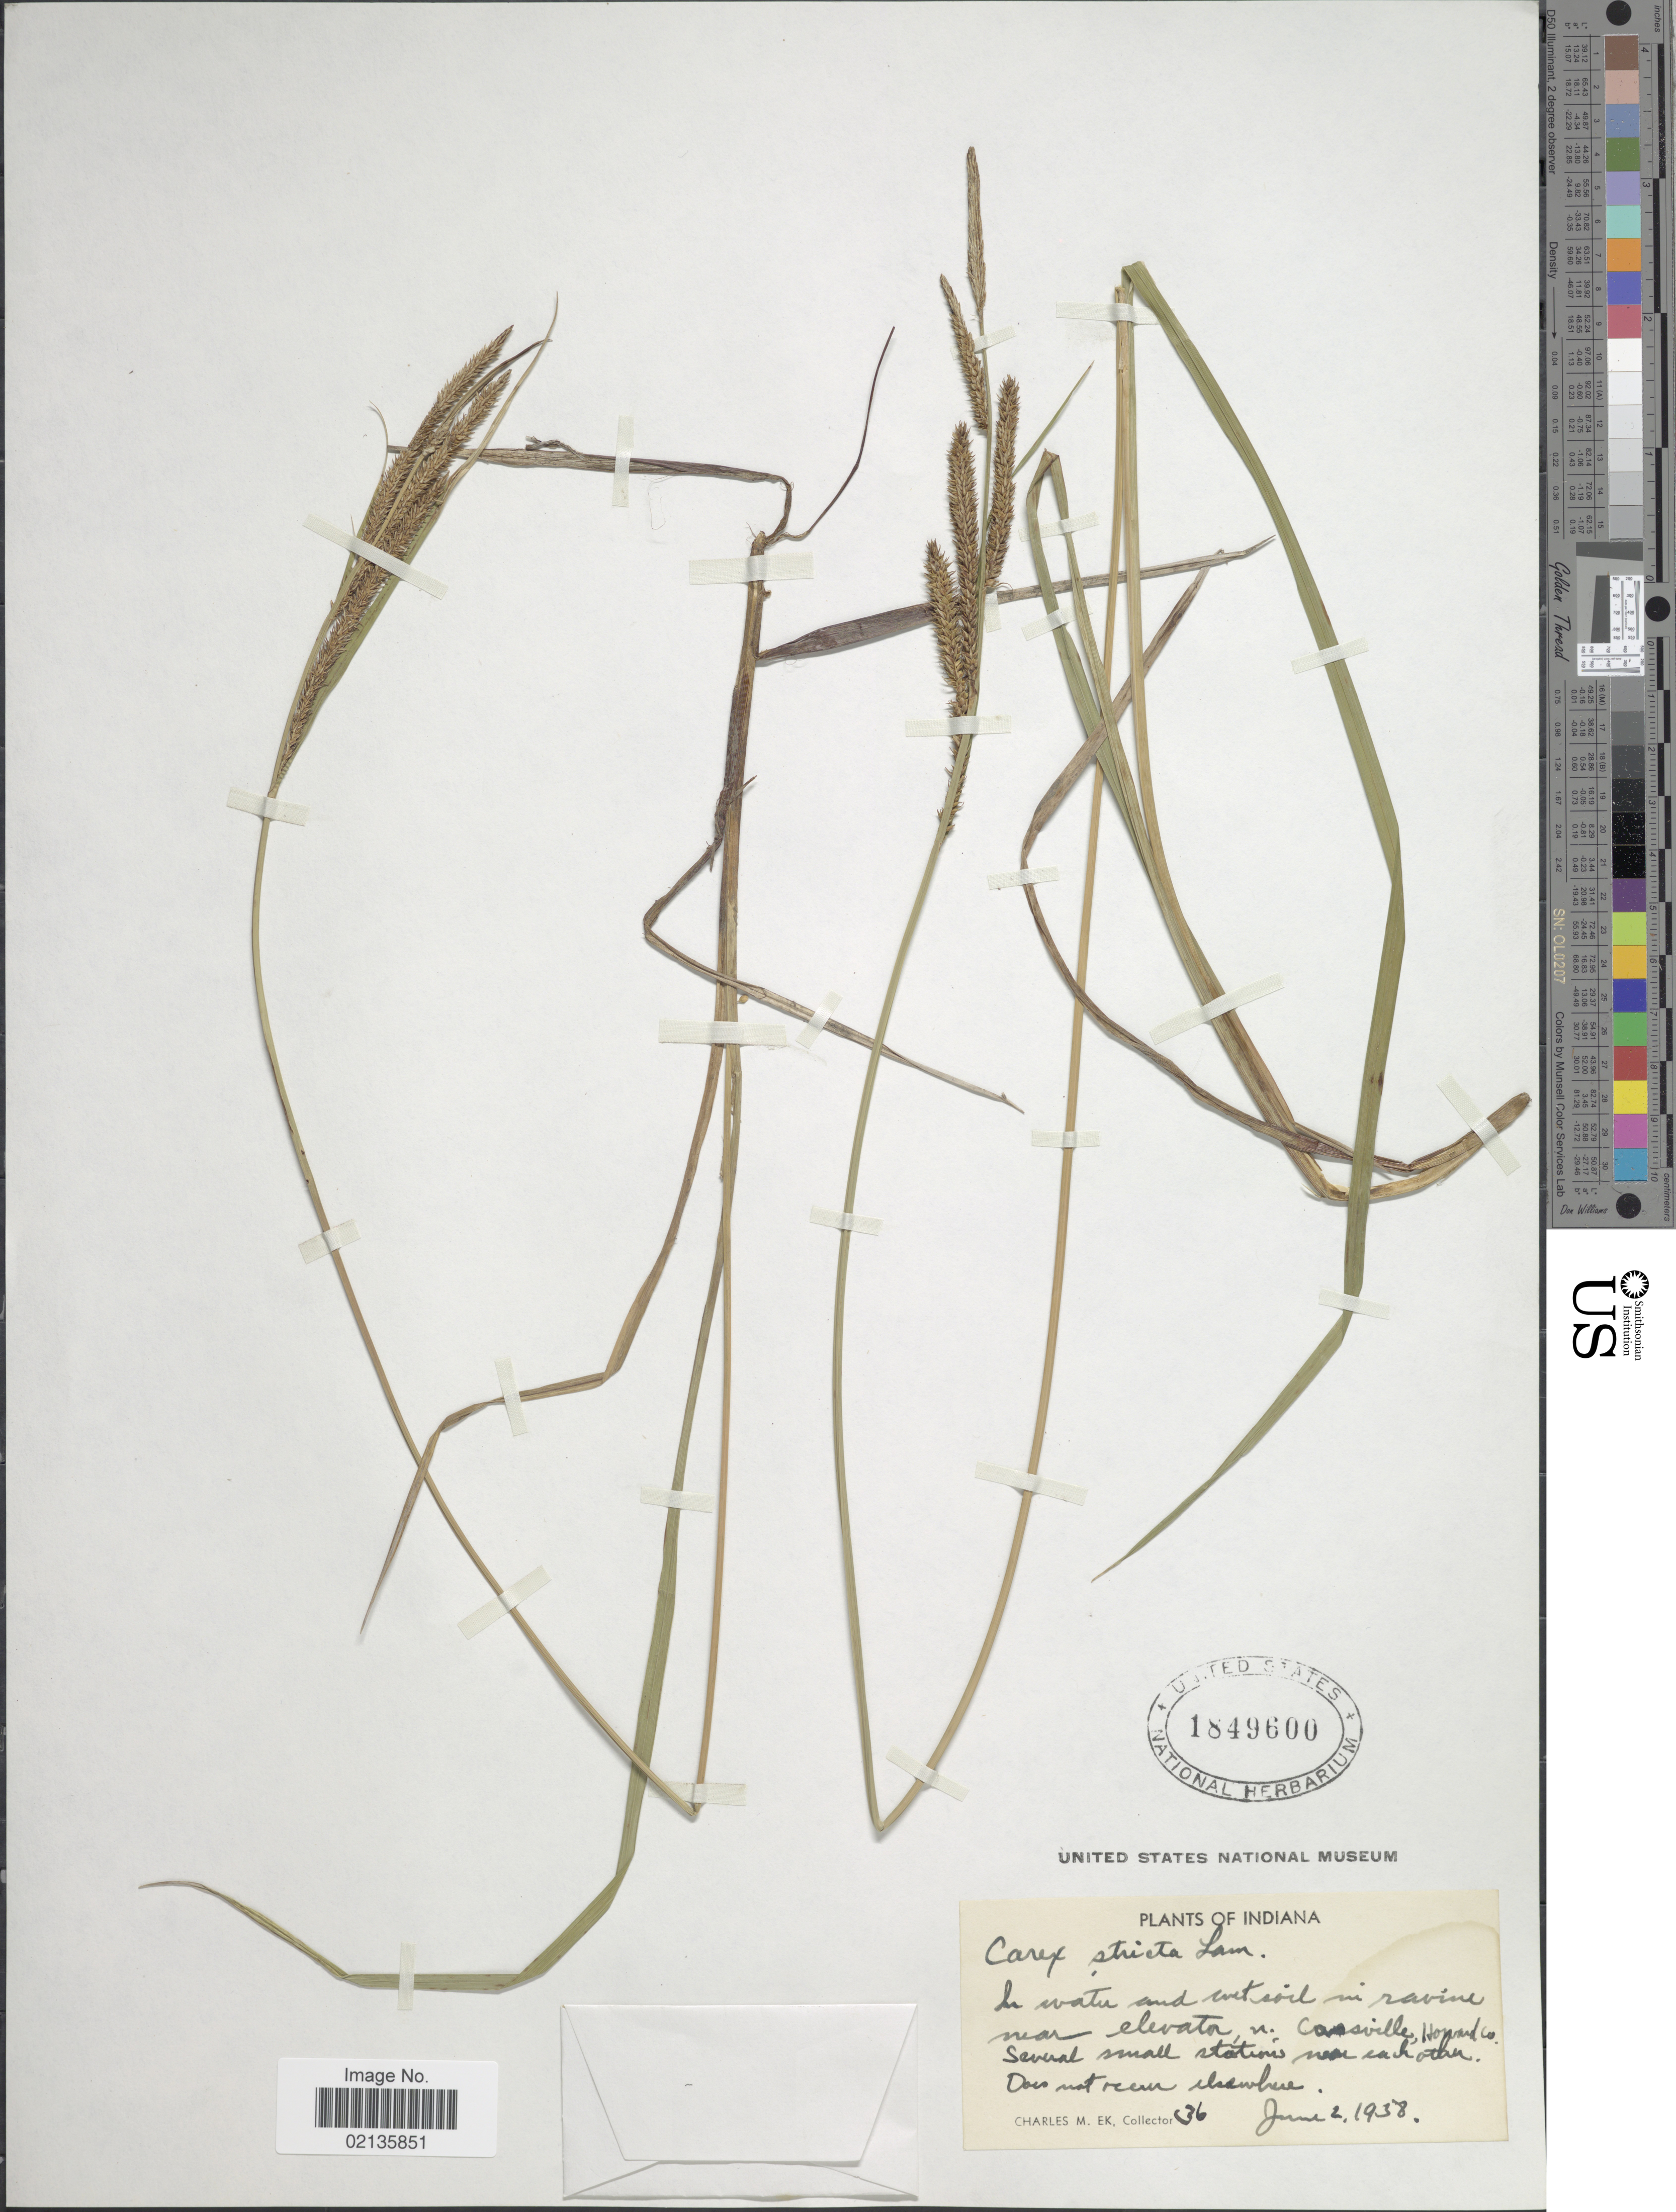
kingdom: Plantae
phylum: Tracheophyta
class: Liliopsida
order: Poales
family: Cyperaceae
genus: Carex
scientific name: Carex stricta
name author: Lam.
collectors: C. Ek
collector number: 36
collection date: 1938-06-02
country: United States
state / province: Indiana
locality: In water and wet soil in ravine near elevator, n., Cassville, Howard Co., Several small stations near each other.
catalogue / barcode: US 1849600